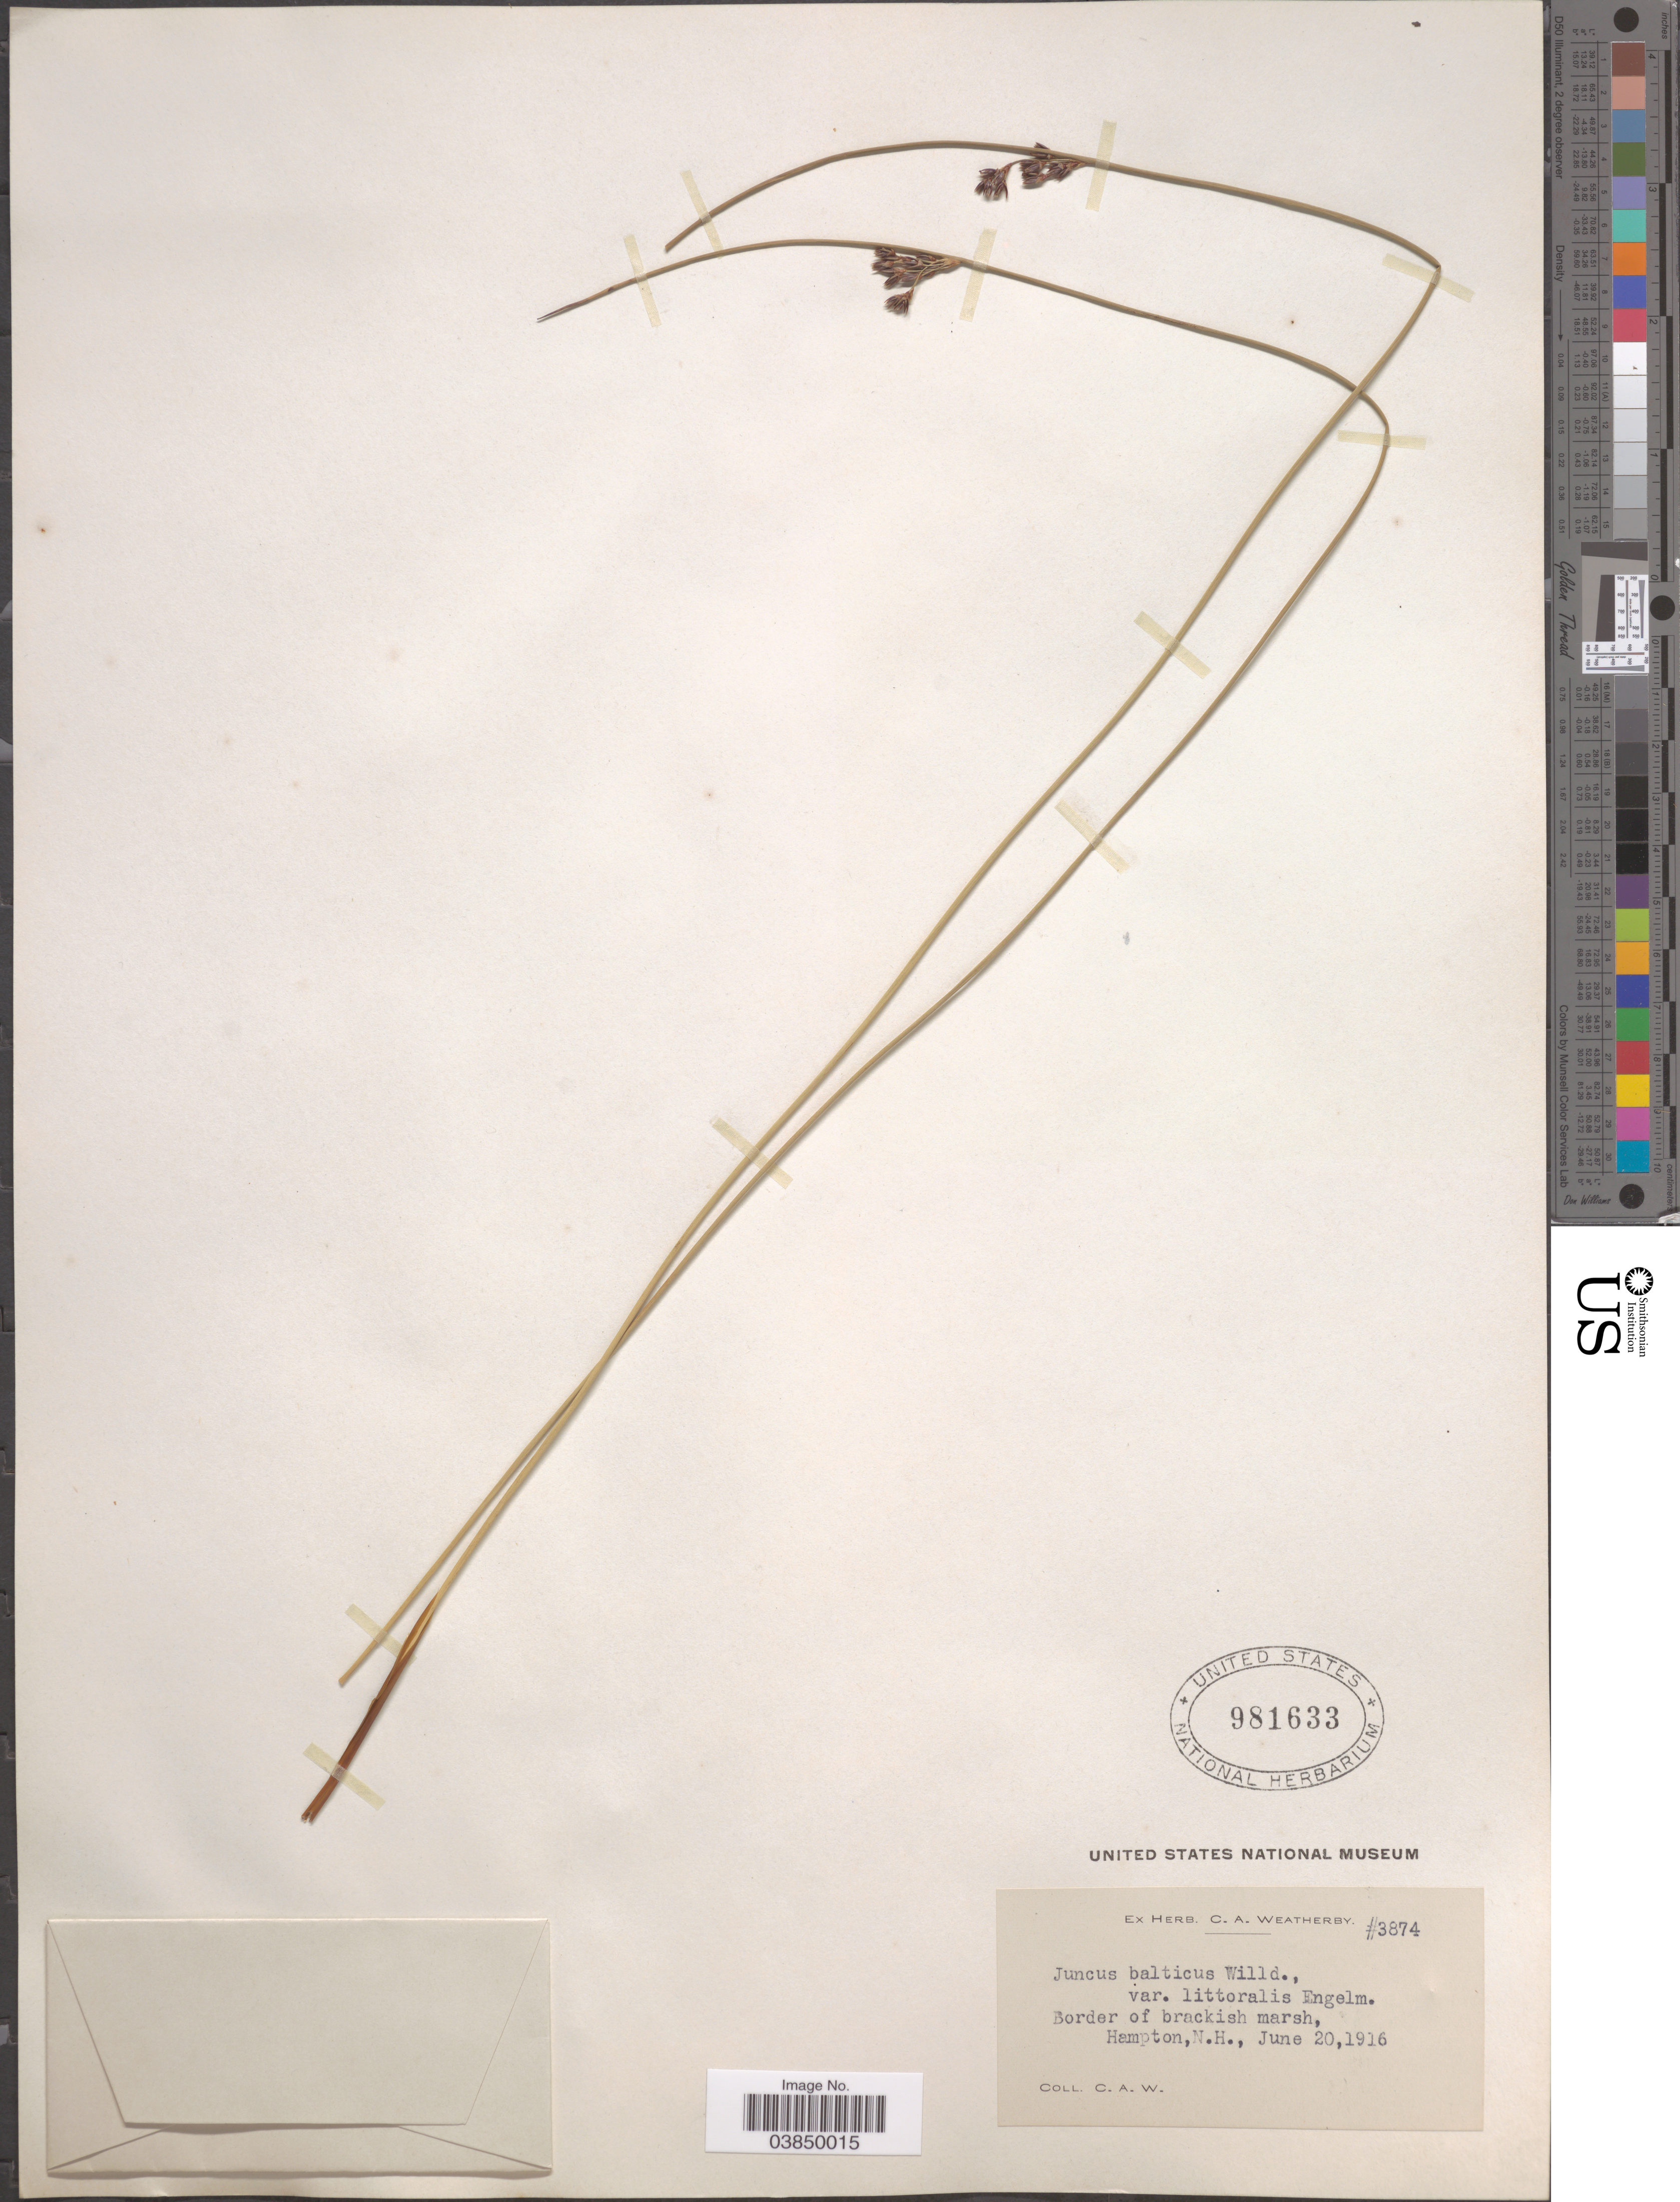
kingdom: Plantae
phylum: Tracheophyta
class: Liliopsida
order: Poales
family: Juncaceae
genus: Juncus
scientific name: Juncus balticus var. littoralis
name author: Engelm.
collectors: C. A. Weatherby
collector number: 3874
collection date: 1916-06-20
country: United States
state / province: New Hampshire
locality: Border of brackish marsh, Hampton.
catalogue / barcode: US 981633